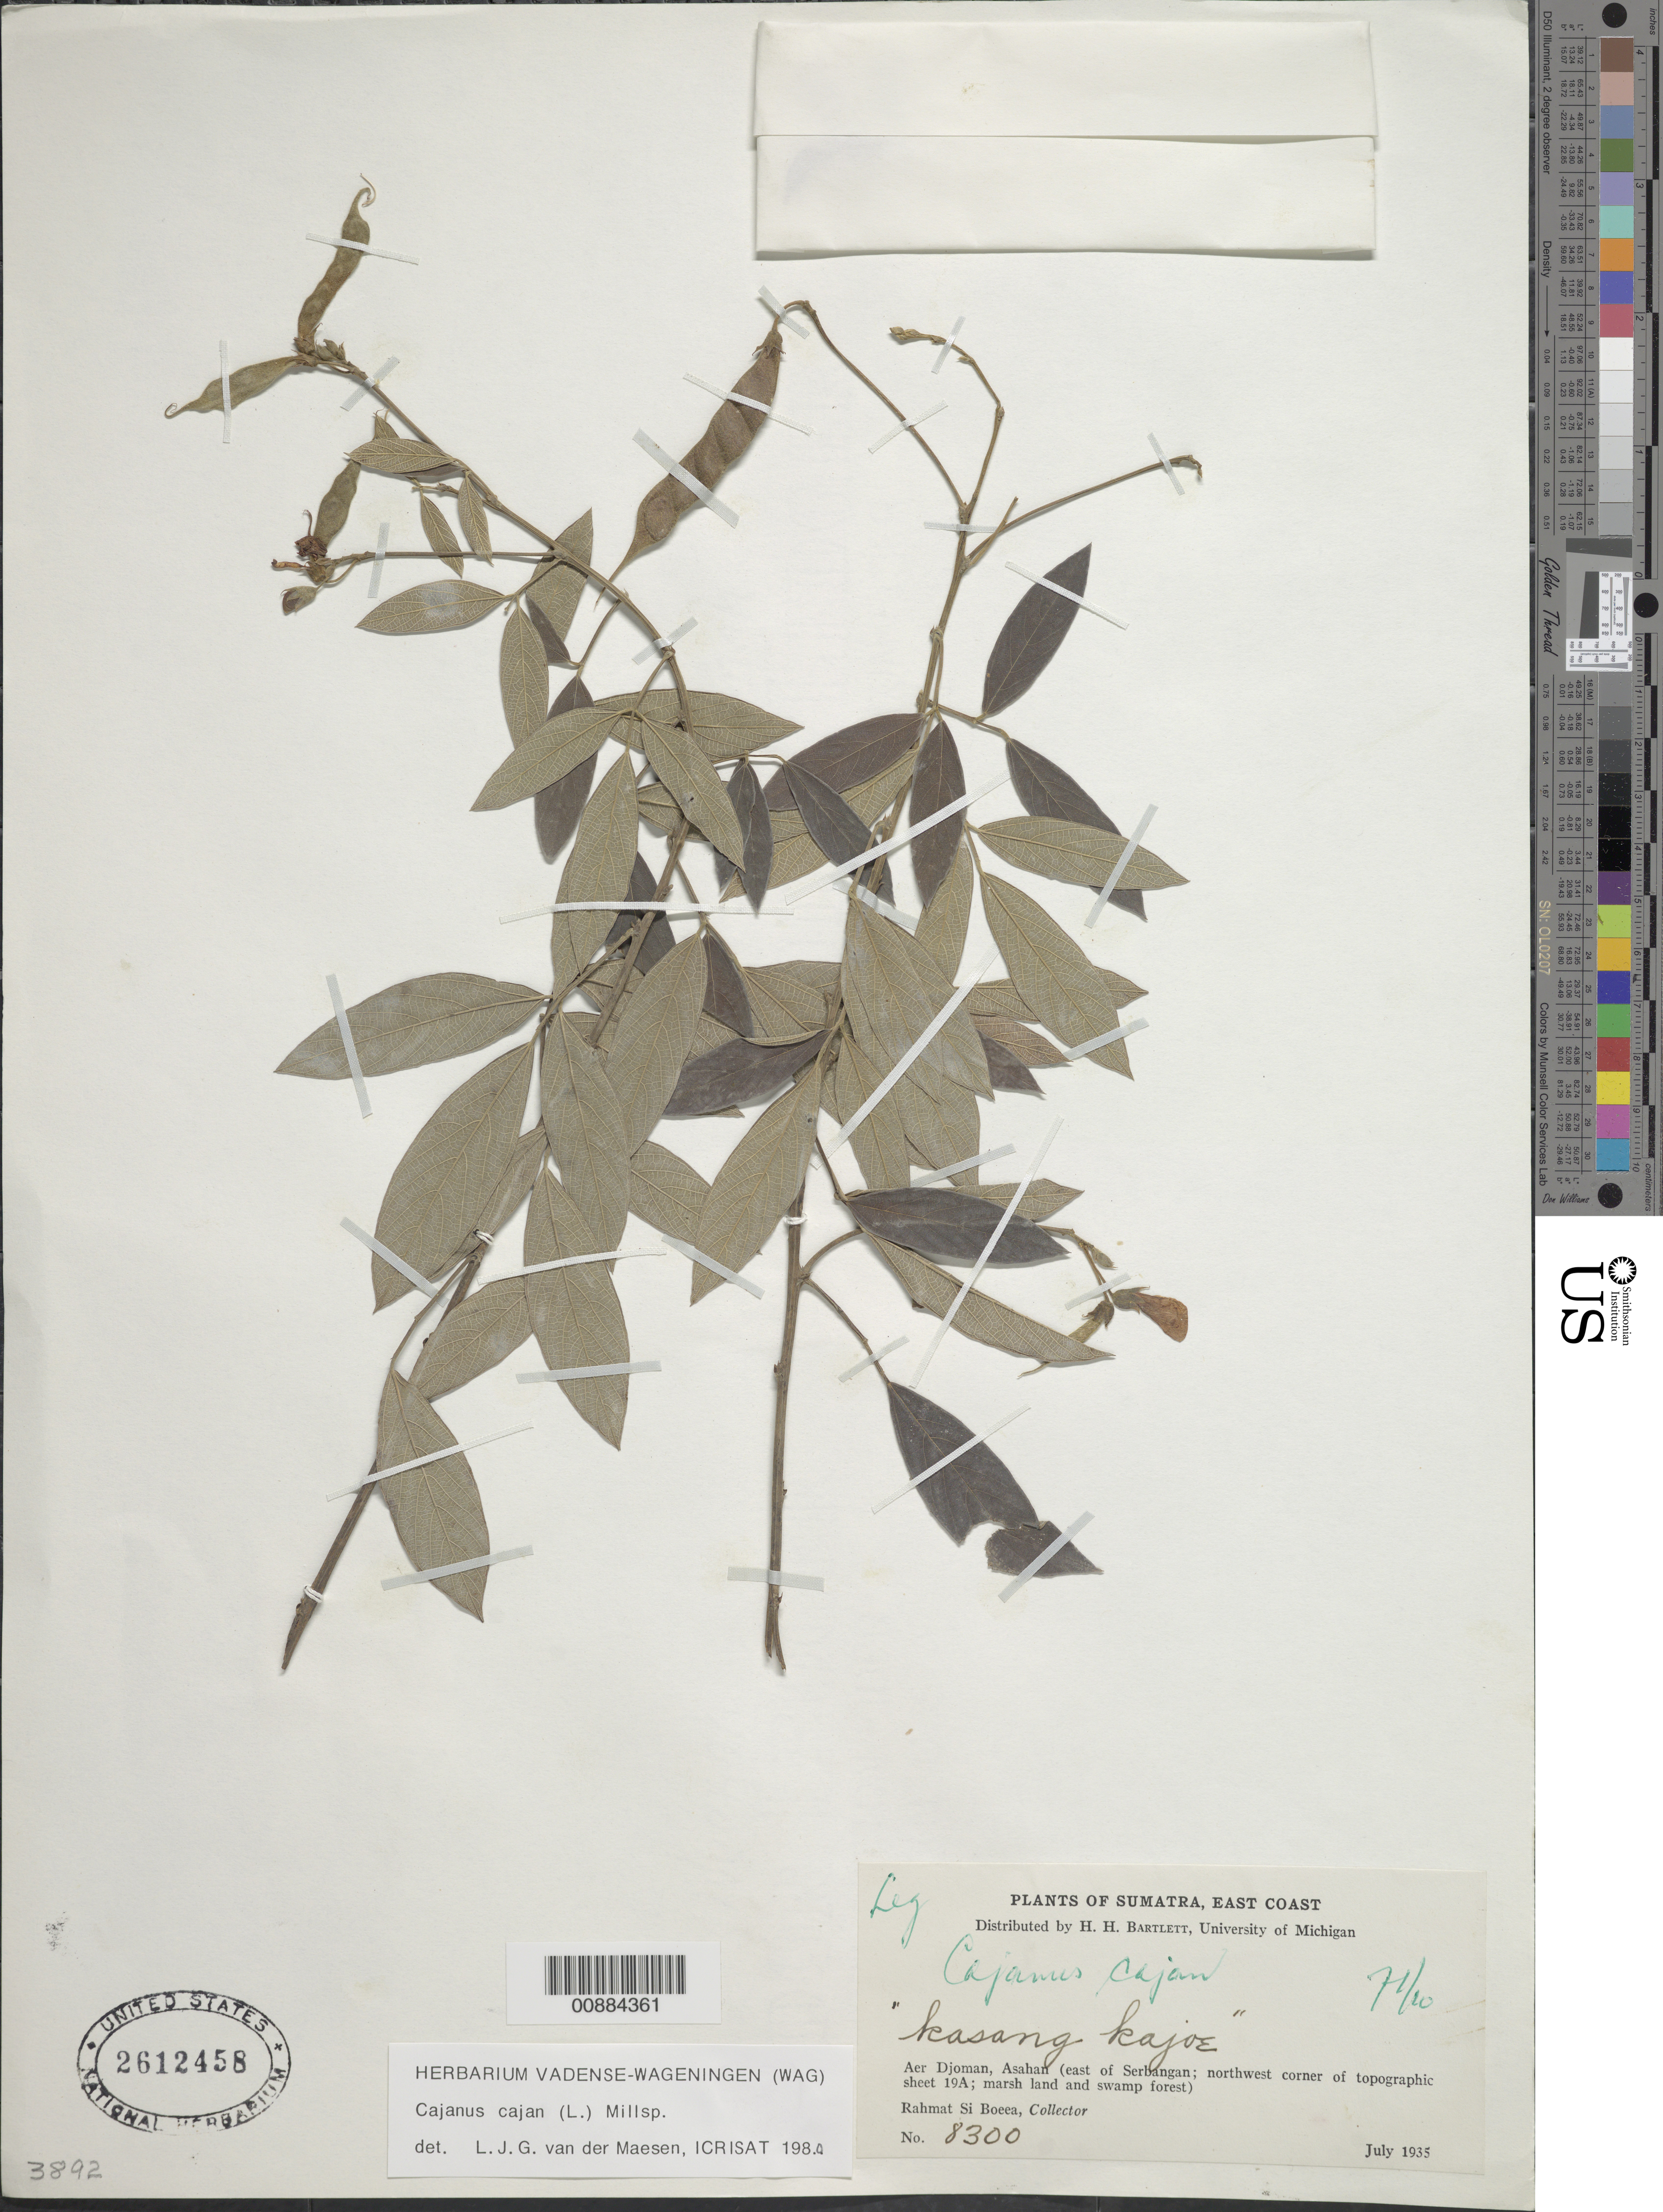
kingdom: Plantae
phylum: Tracheophyta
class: Magnoliopsida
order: Fabales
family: Fabaceae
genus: Cajanus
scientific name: Cajanus cajan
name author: (L.) Huth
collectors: Rahmat Si Boeea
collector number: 8300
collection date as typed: Jul 1935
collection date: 1935-07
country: Indonesia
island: Sumatra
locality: E coast. Aer Djoman, Asahan (E of Serbangan; NW corner of topographic sheet 19A).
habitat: Marsh land and swamp forest.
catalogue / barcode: US 2612458